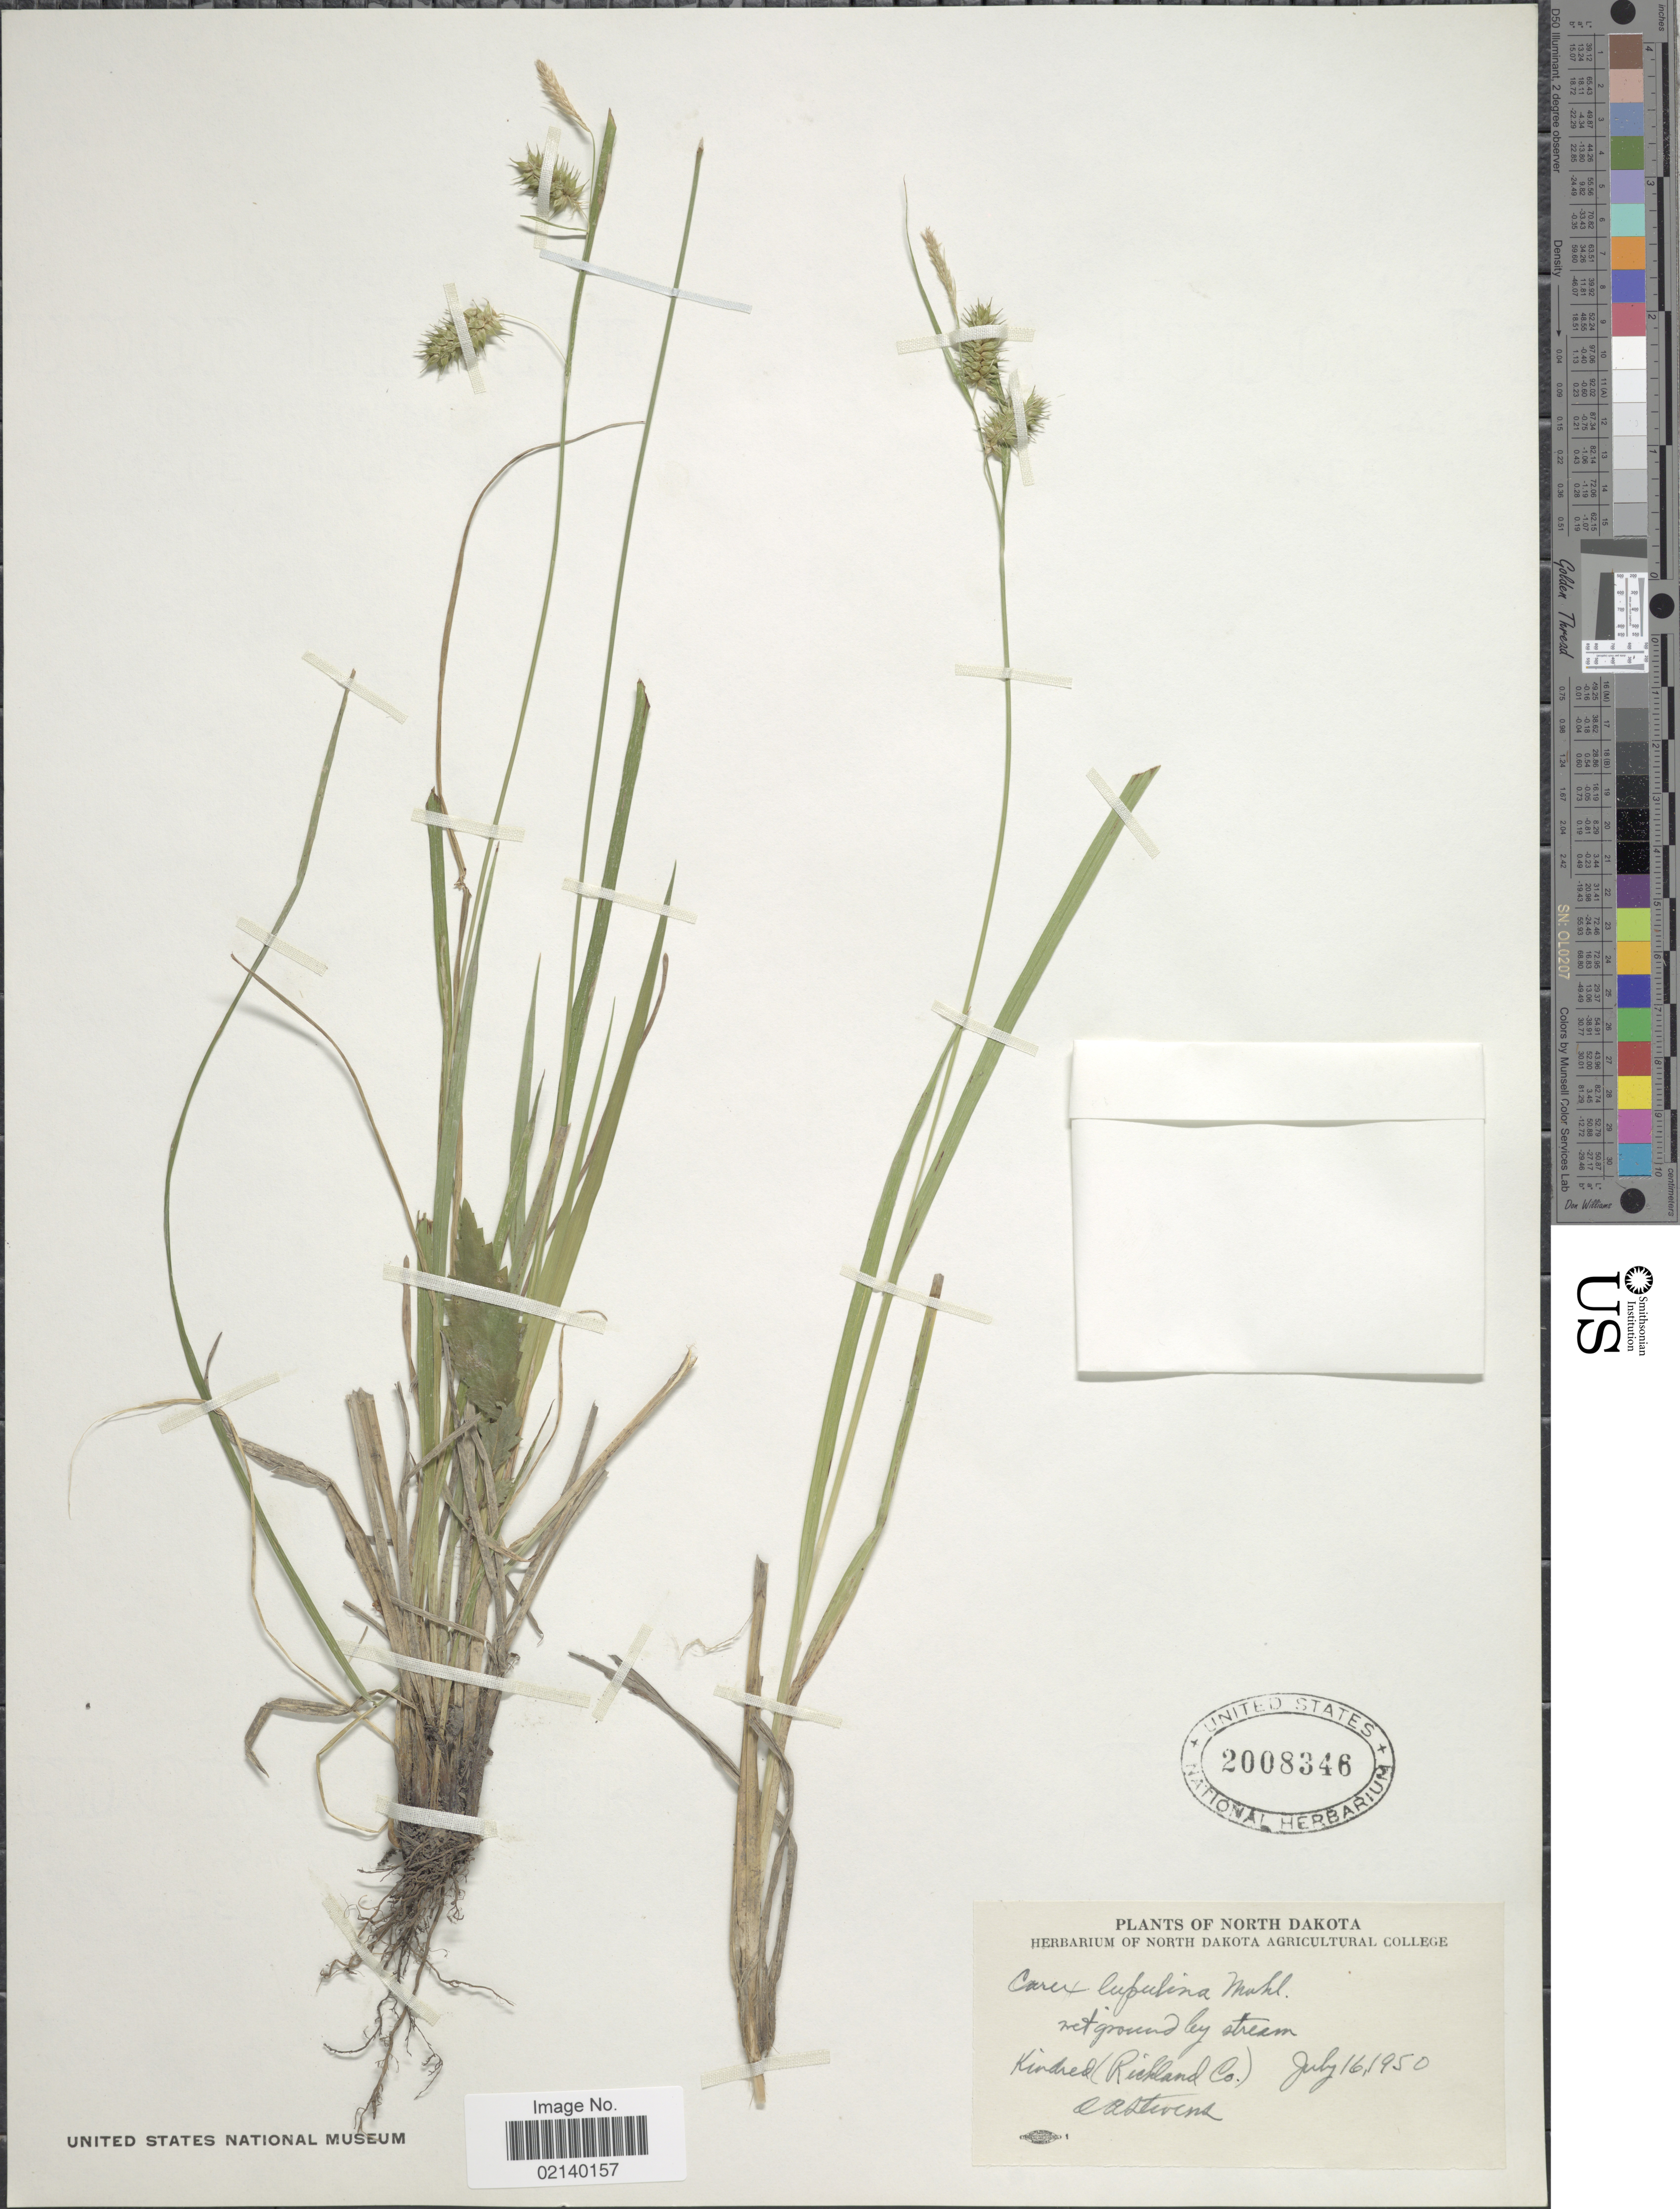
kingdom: Plantae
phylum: Tracheophyta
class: Liliopsida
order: Poales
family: Cyperaceae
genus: Carex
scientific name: Carex hystericina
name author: Muhl. ex Willd.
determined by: Strong, Mark T., (BOT), Smithsonian Institution - National Museum of Natural History (UNITED STATES)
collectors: O. A. Stevens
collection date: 1950-07-16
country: United States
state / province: North Dakota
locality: Kindred (Richland Co.)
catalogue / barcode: US 2008346